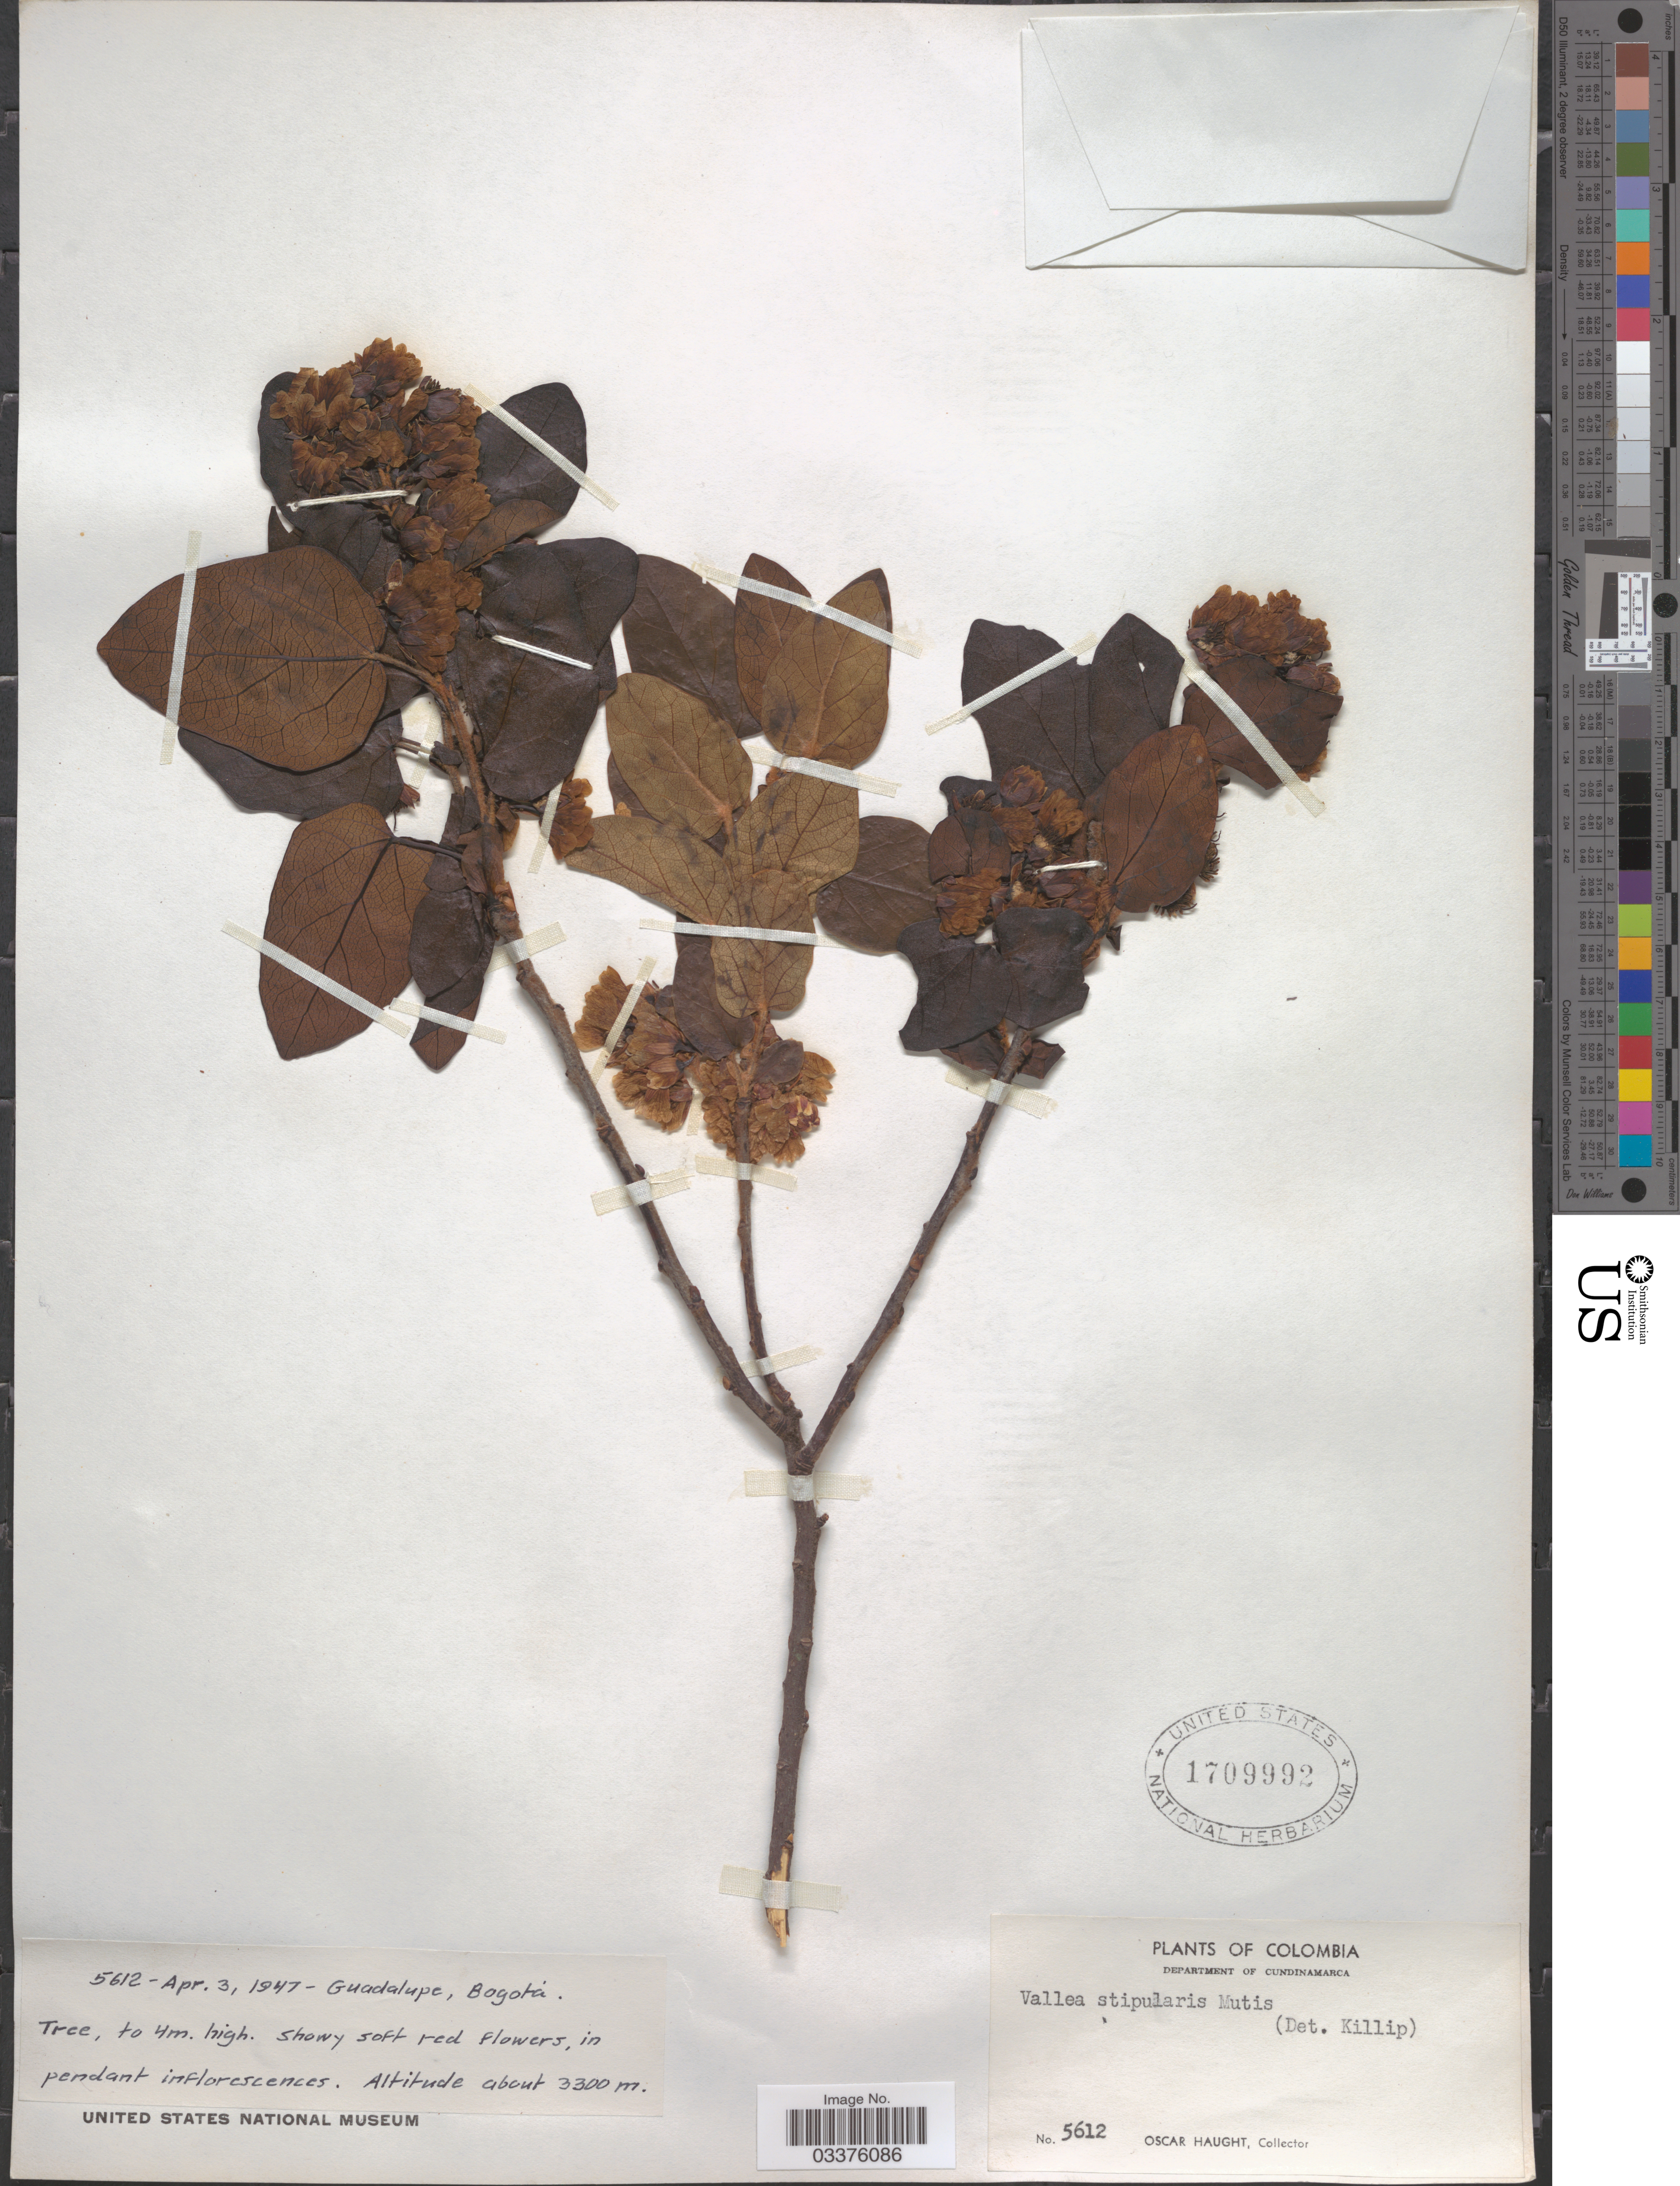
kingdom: Plantae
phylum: Tracheophyta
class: Magnoliopsida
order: Oxalidales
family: Elaeocarpaceae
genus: Vallea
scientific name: Vallea stipularis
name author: L. f.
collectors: O. L. Haught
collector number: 5612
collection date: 1947-04-03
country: Colombia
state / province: Cundinamarca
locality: Department of Cundinamarca. Guadalupe, Bogotá.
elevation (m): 3300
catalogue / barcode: US 1709992